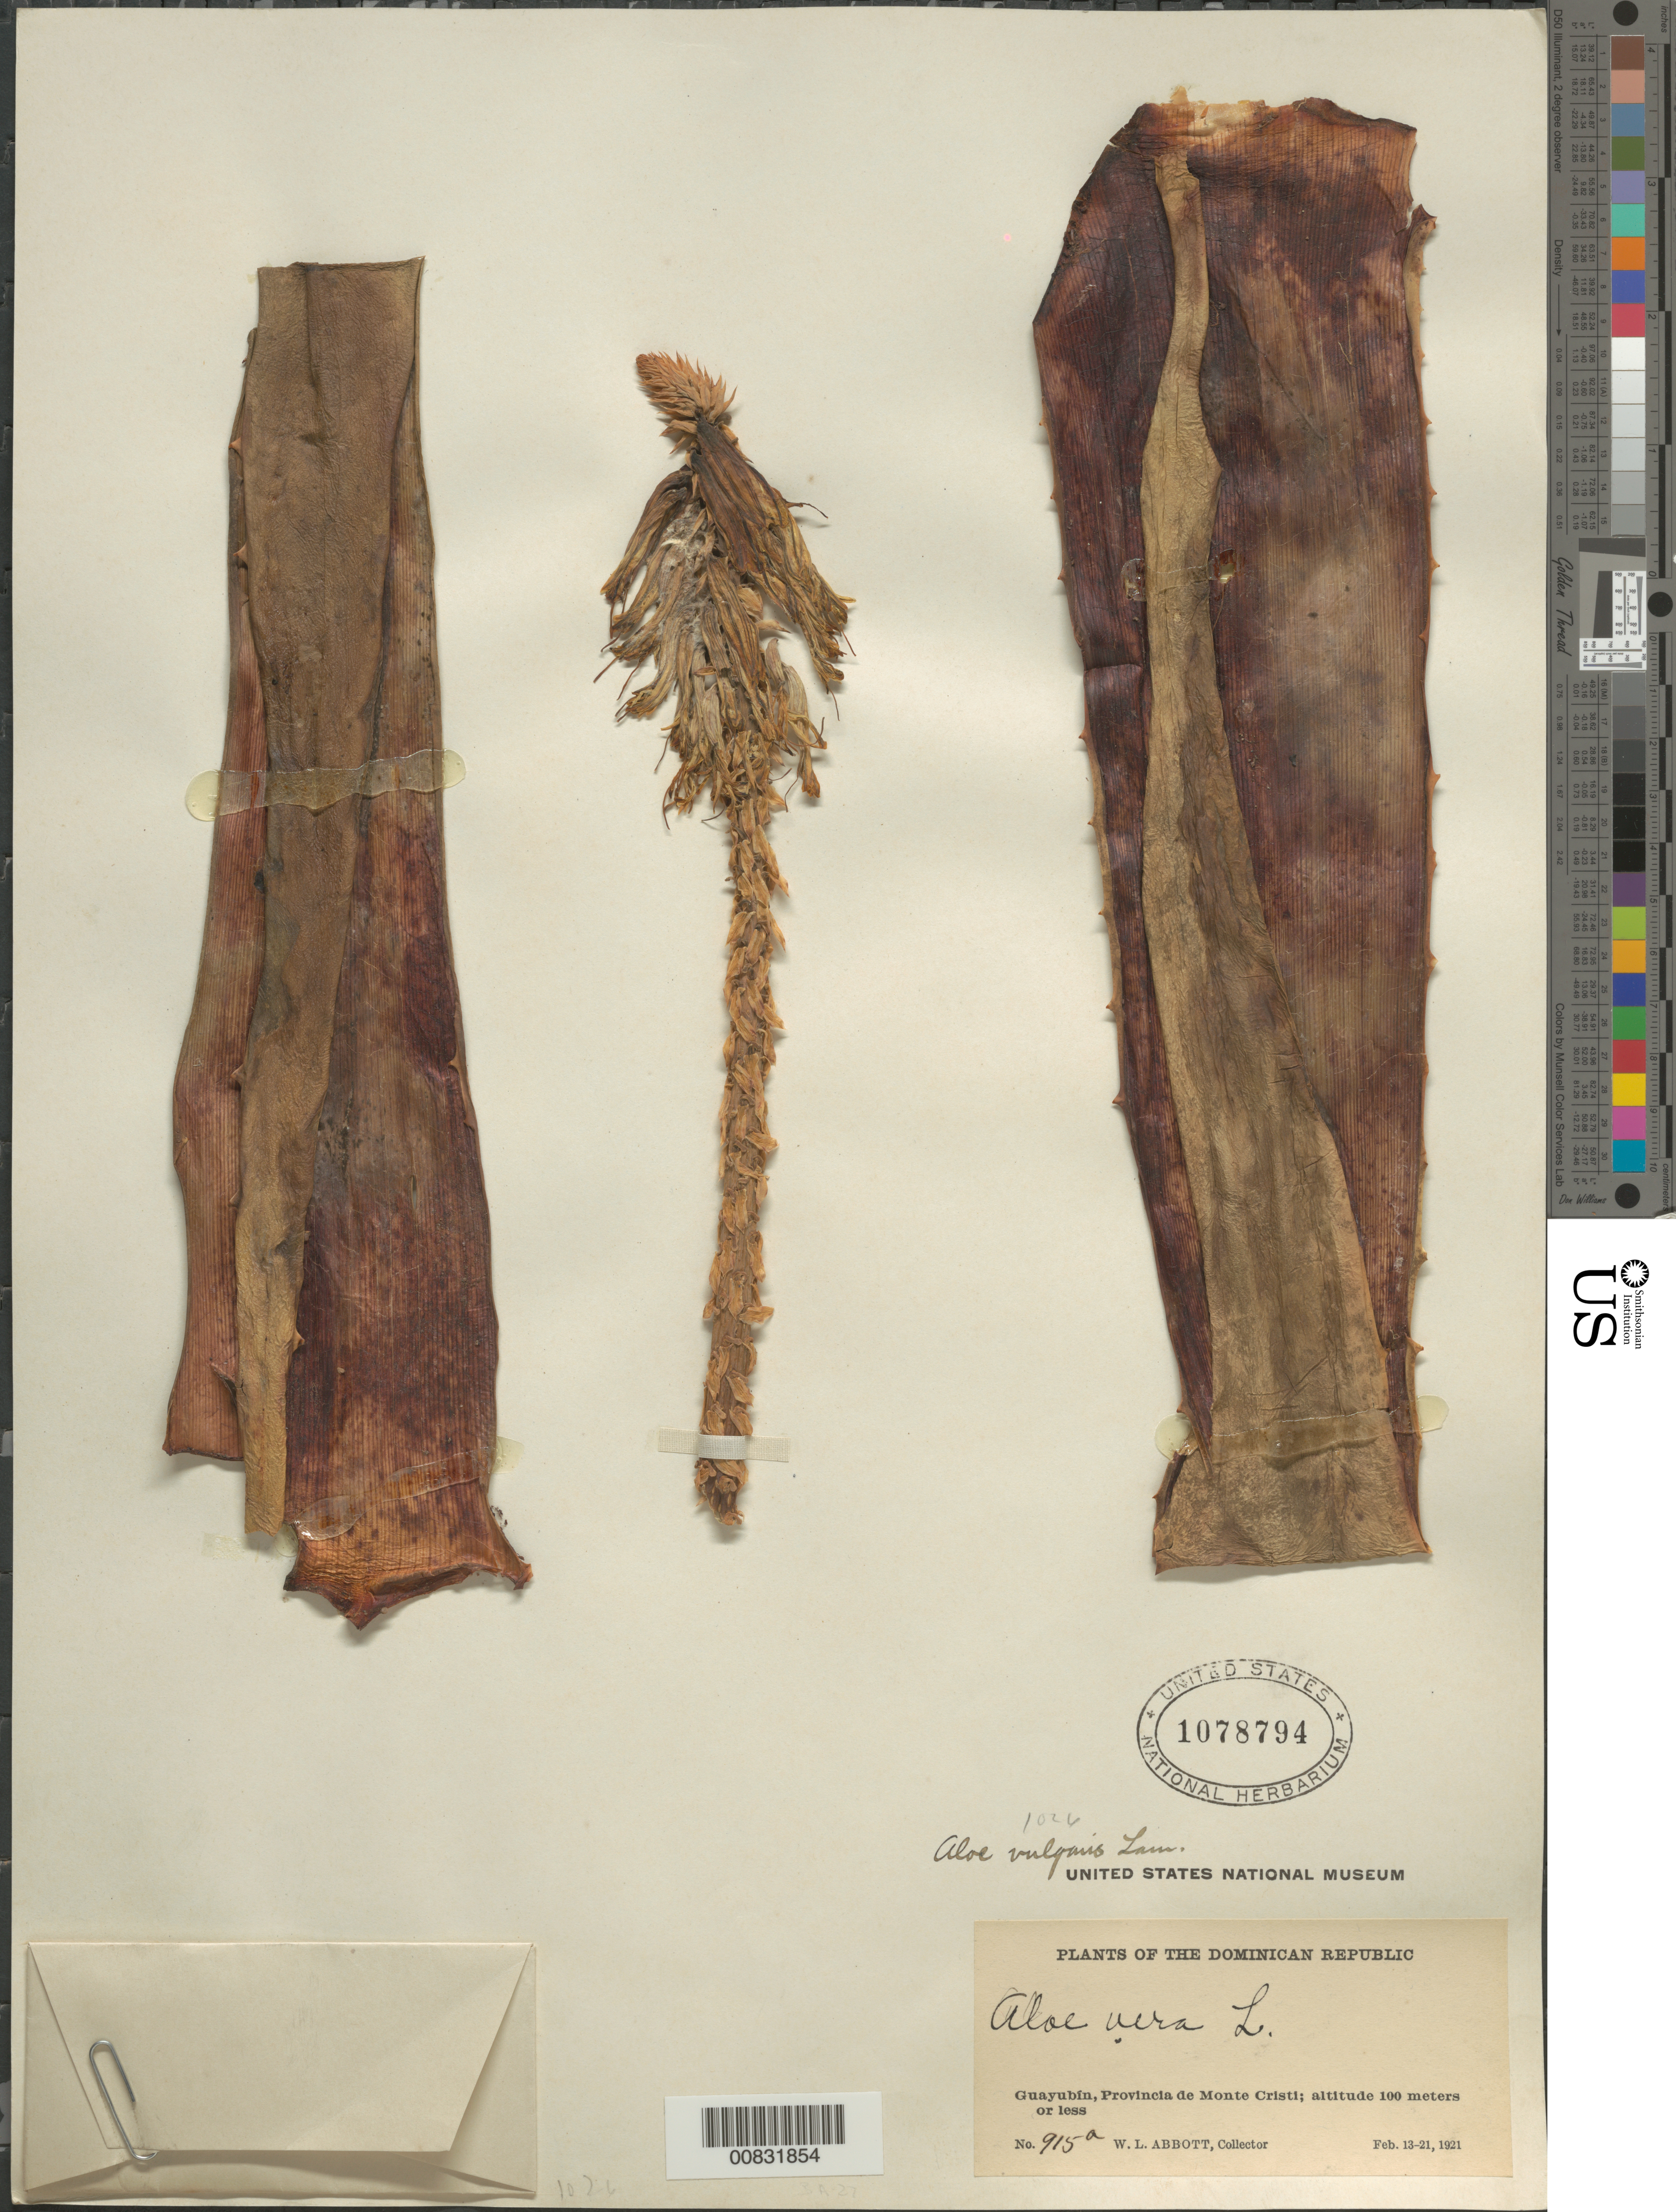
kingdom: Plantae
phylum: Tracheophyta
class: Liliopsida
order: Asparagales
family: Asphodelaceae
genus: Aloe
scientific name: Aloe vera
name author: L.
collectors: W. L. Abbott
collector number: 915a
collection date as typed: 13 Feb 1921 to 21 Feb 1921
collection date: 1921-02-13/1921-02-21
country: Dominican Republic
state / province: Monte Cristi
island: Hispaniola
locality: Guayubín.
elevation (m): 100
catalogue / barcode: US 1078794